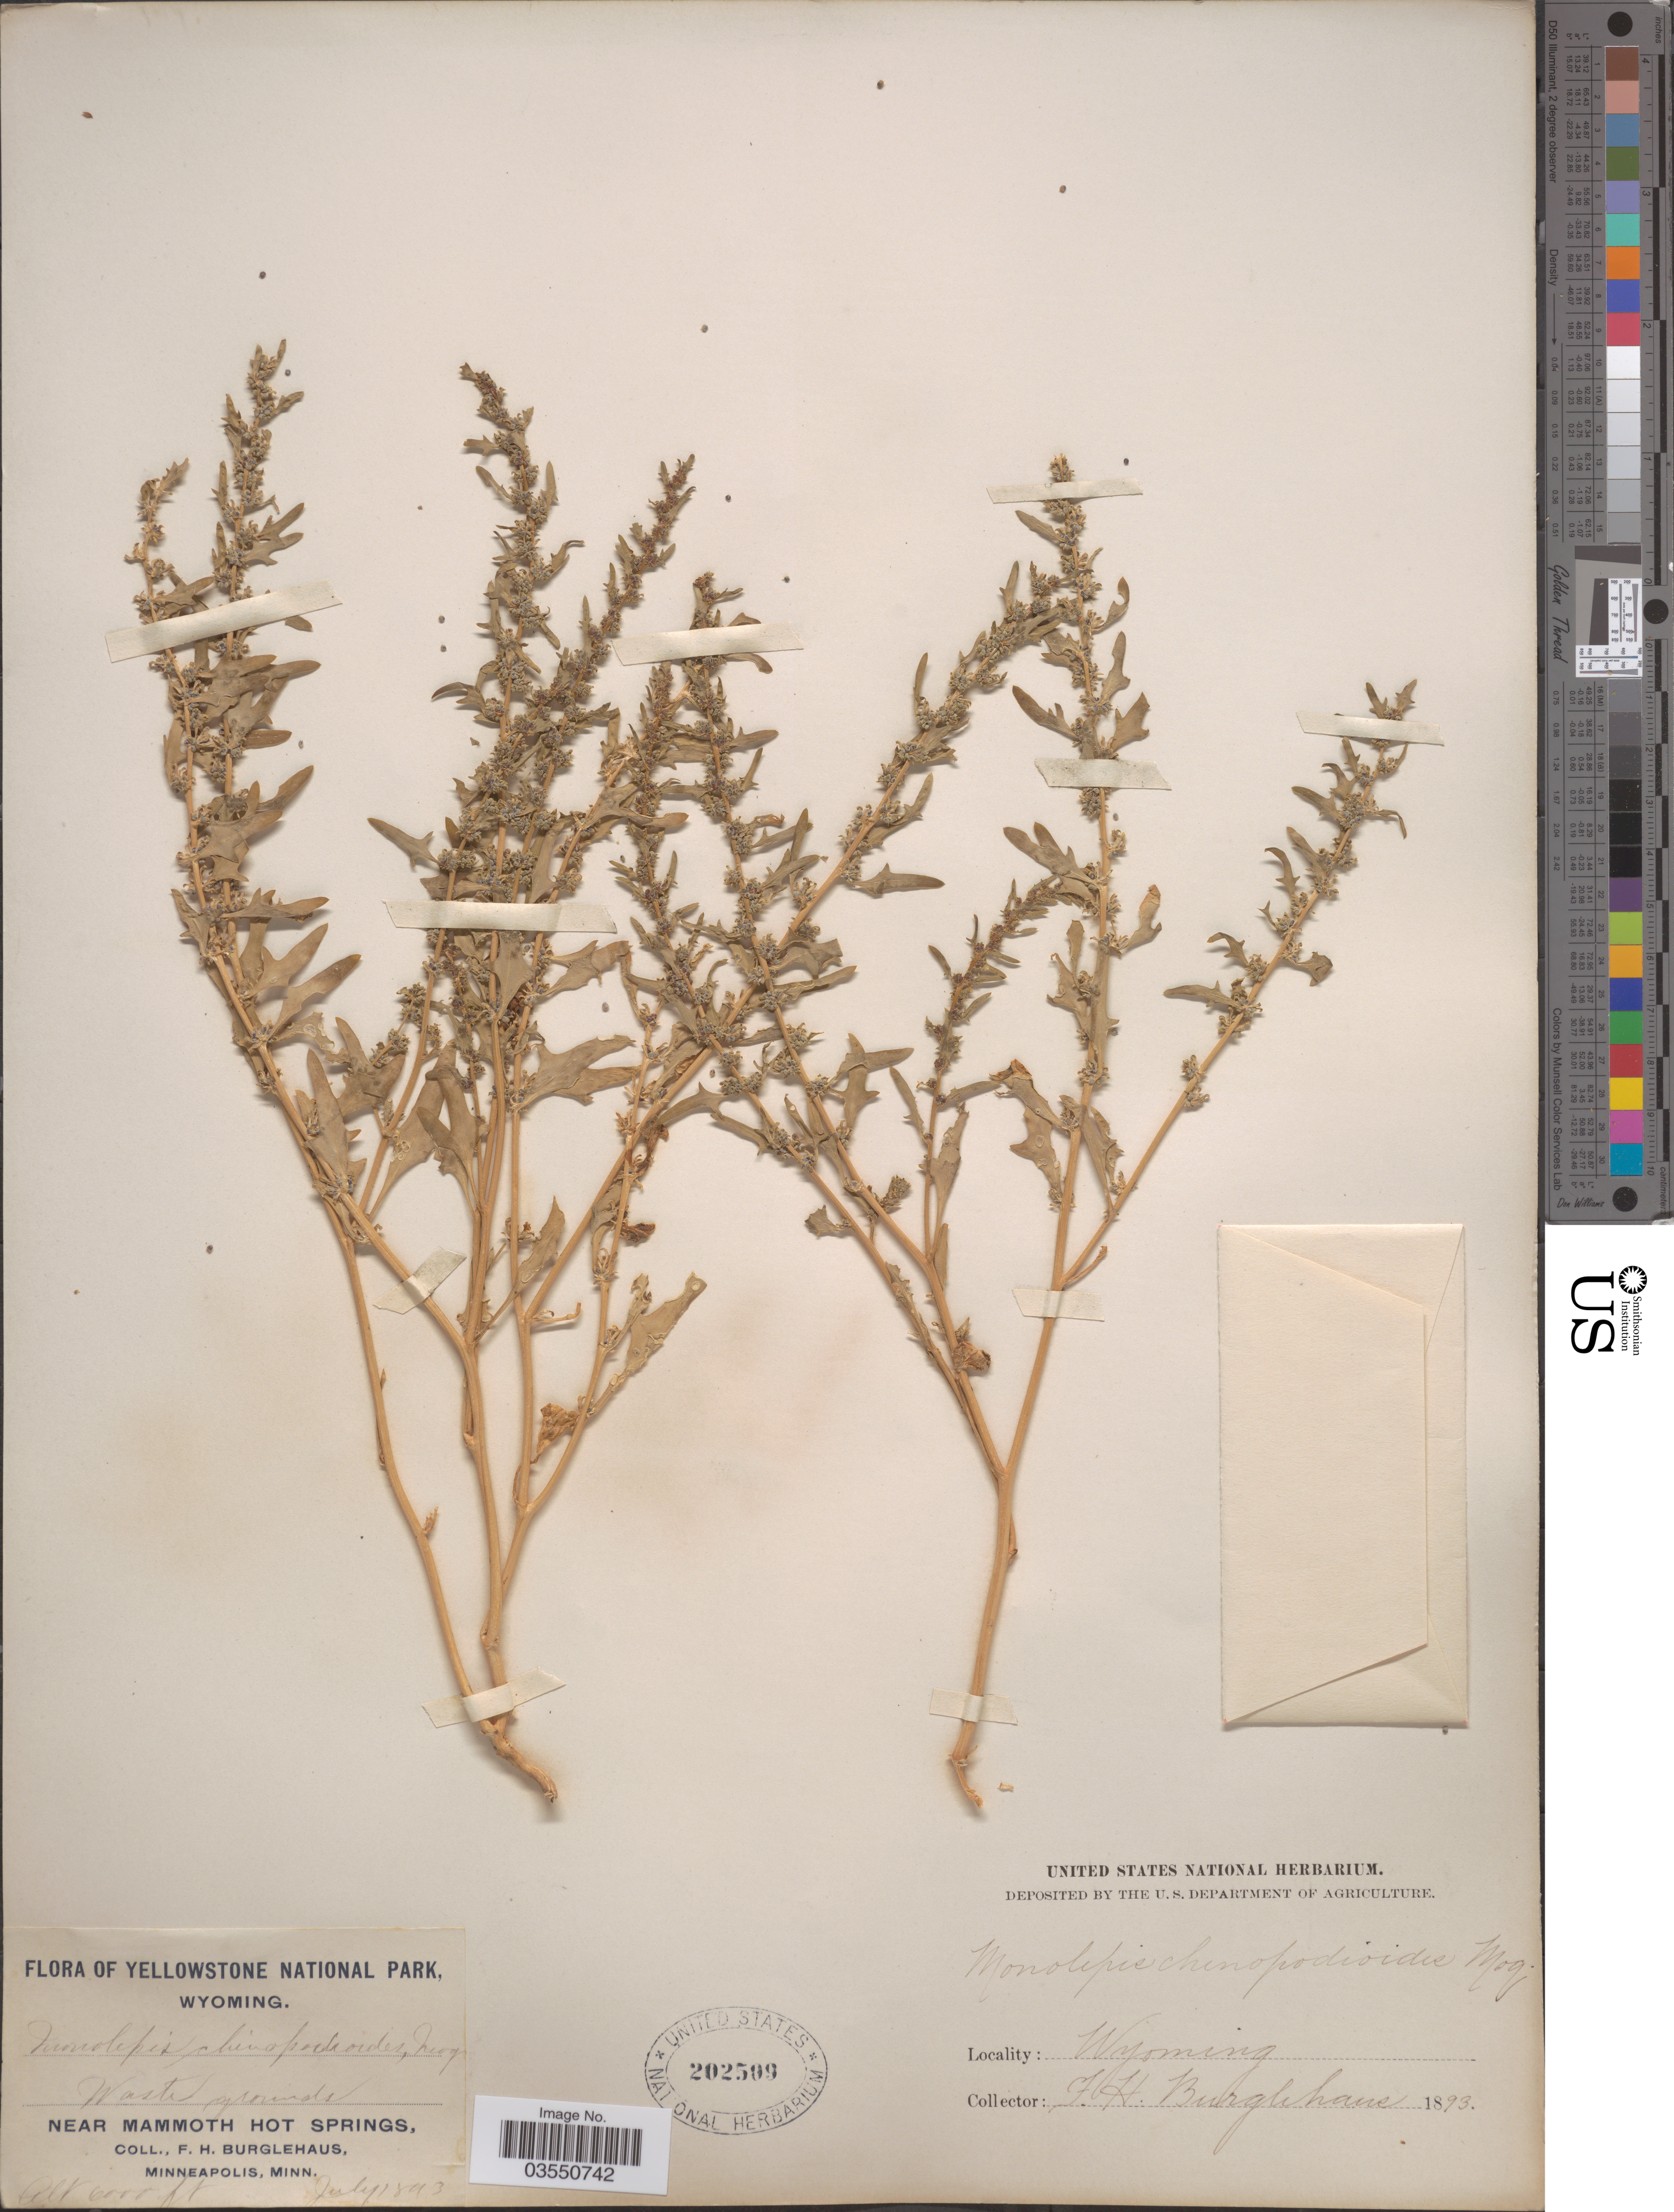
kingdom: Plantae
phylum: Tracheophyta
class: Magnoliopsida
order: Caryophyllales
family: Amaranthaceae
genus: Blitum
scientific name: Blitum nuttallianum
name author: Schult.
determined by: U.S. National Herbarium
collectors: F. Burglehaus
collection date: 1893-07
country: United States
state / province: Wyoming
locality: Yellowstone National Park. Near Mammoth Hot Springs.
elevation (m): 1829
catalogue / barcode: US 202509